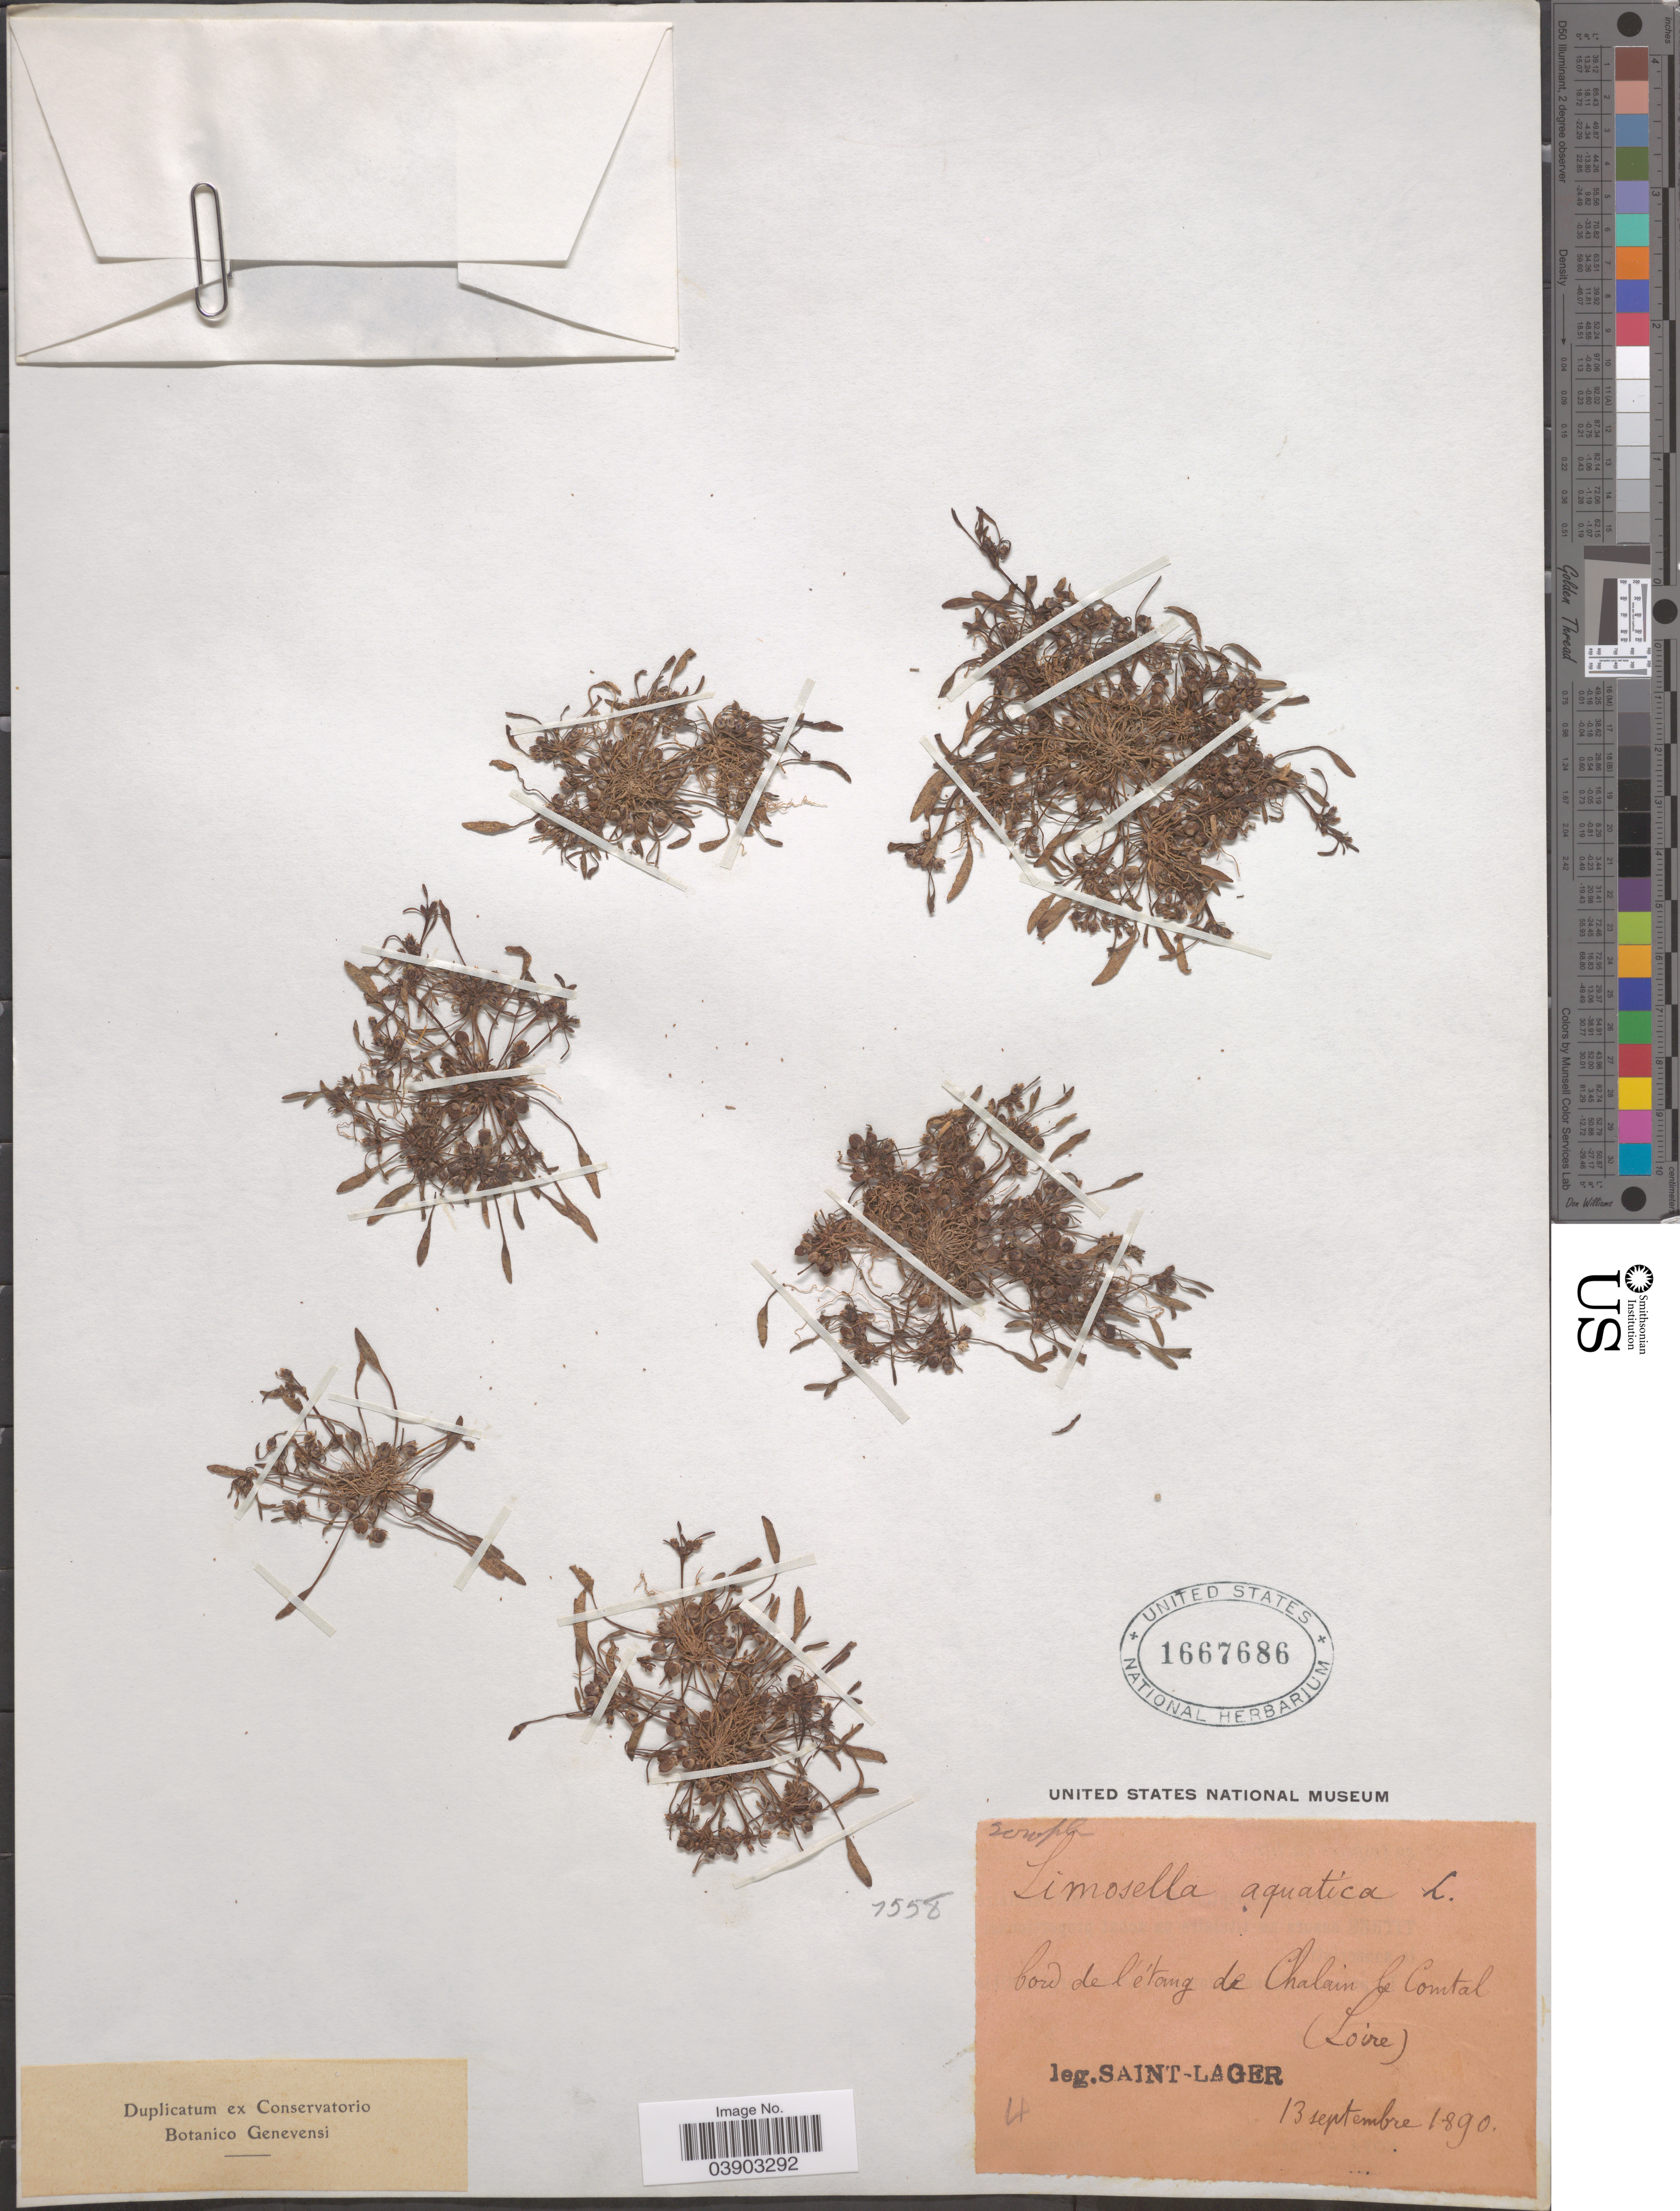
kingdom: Plantae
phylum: Tracheophyta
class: Magnoliopsida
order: Lamiales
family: Scrophulariaceae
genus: Limosella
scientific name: Limosella aquatica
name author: L.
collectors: Saint-Lager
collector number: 4?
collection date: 1890-09-13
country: France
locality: Bord de l étang de Chalain le Comtal (Loire).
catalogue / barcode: US 1667686